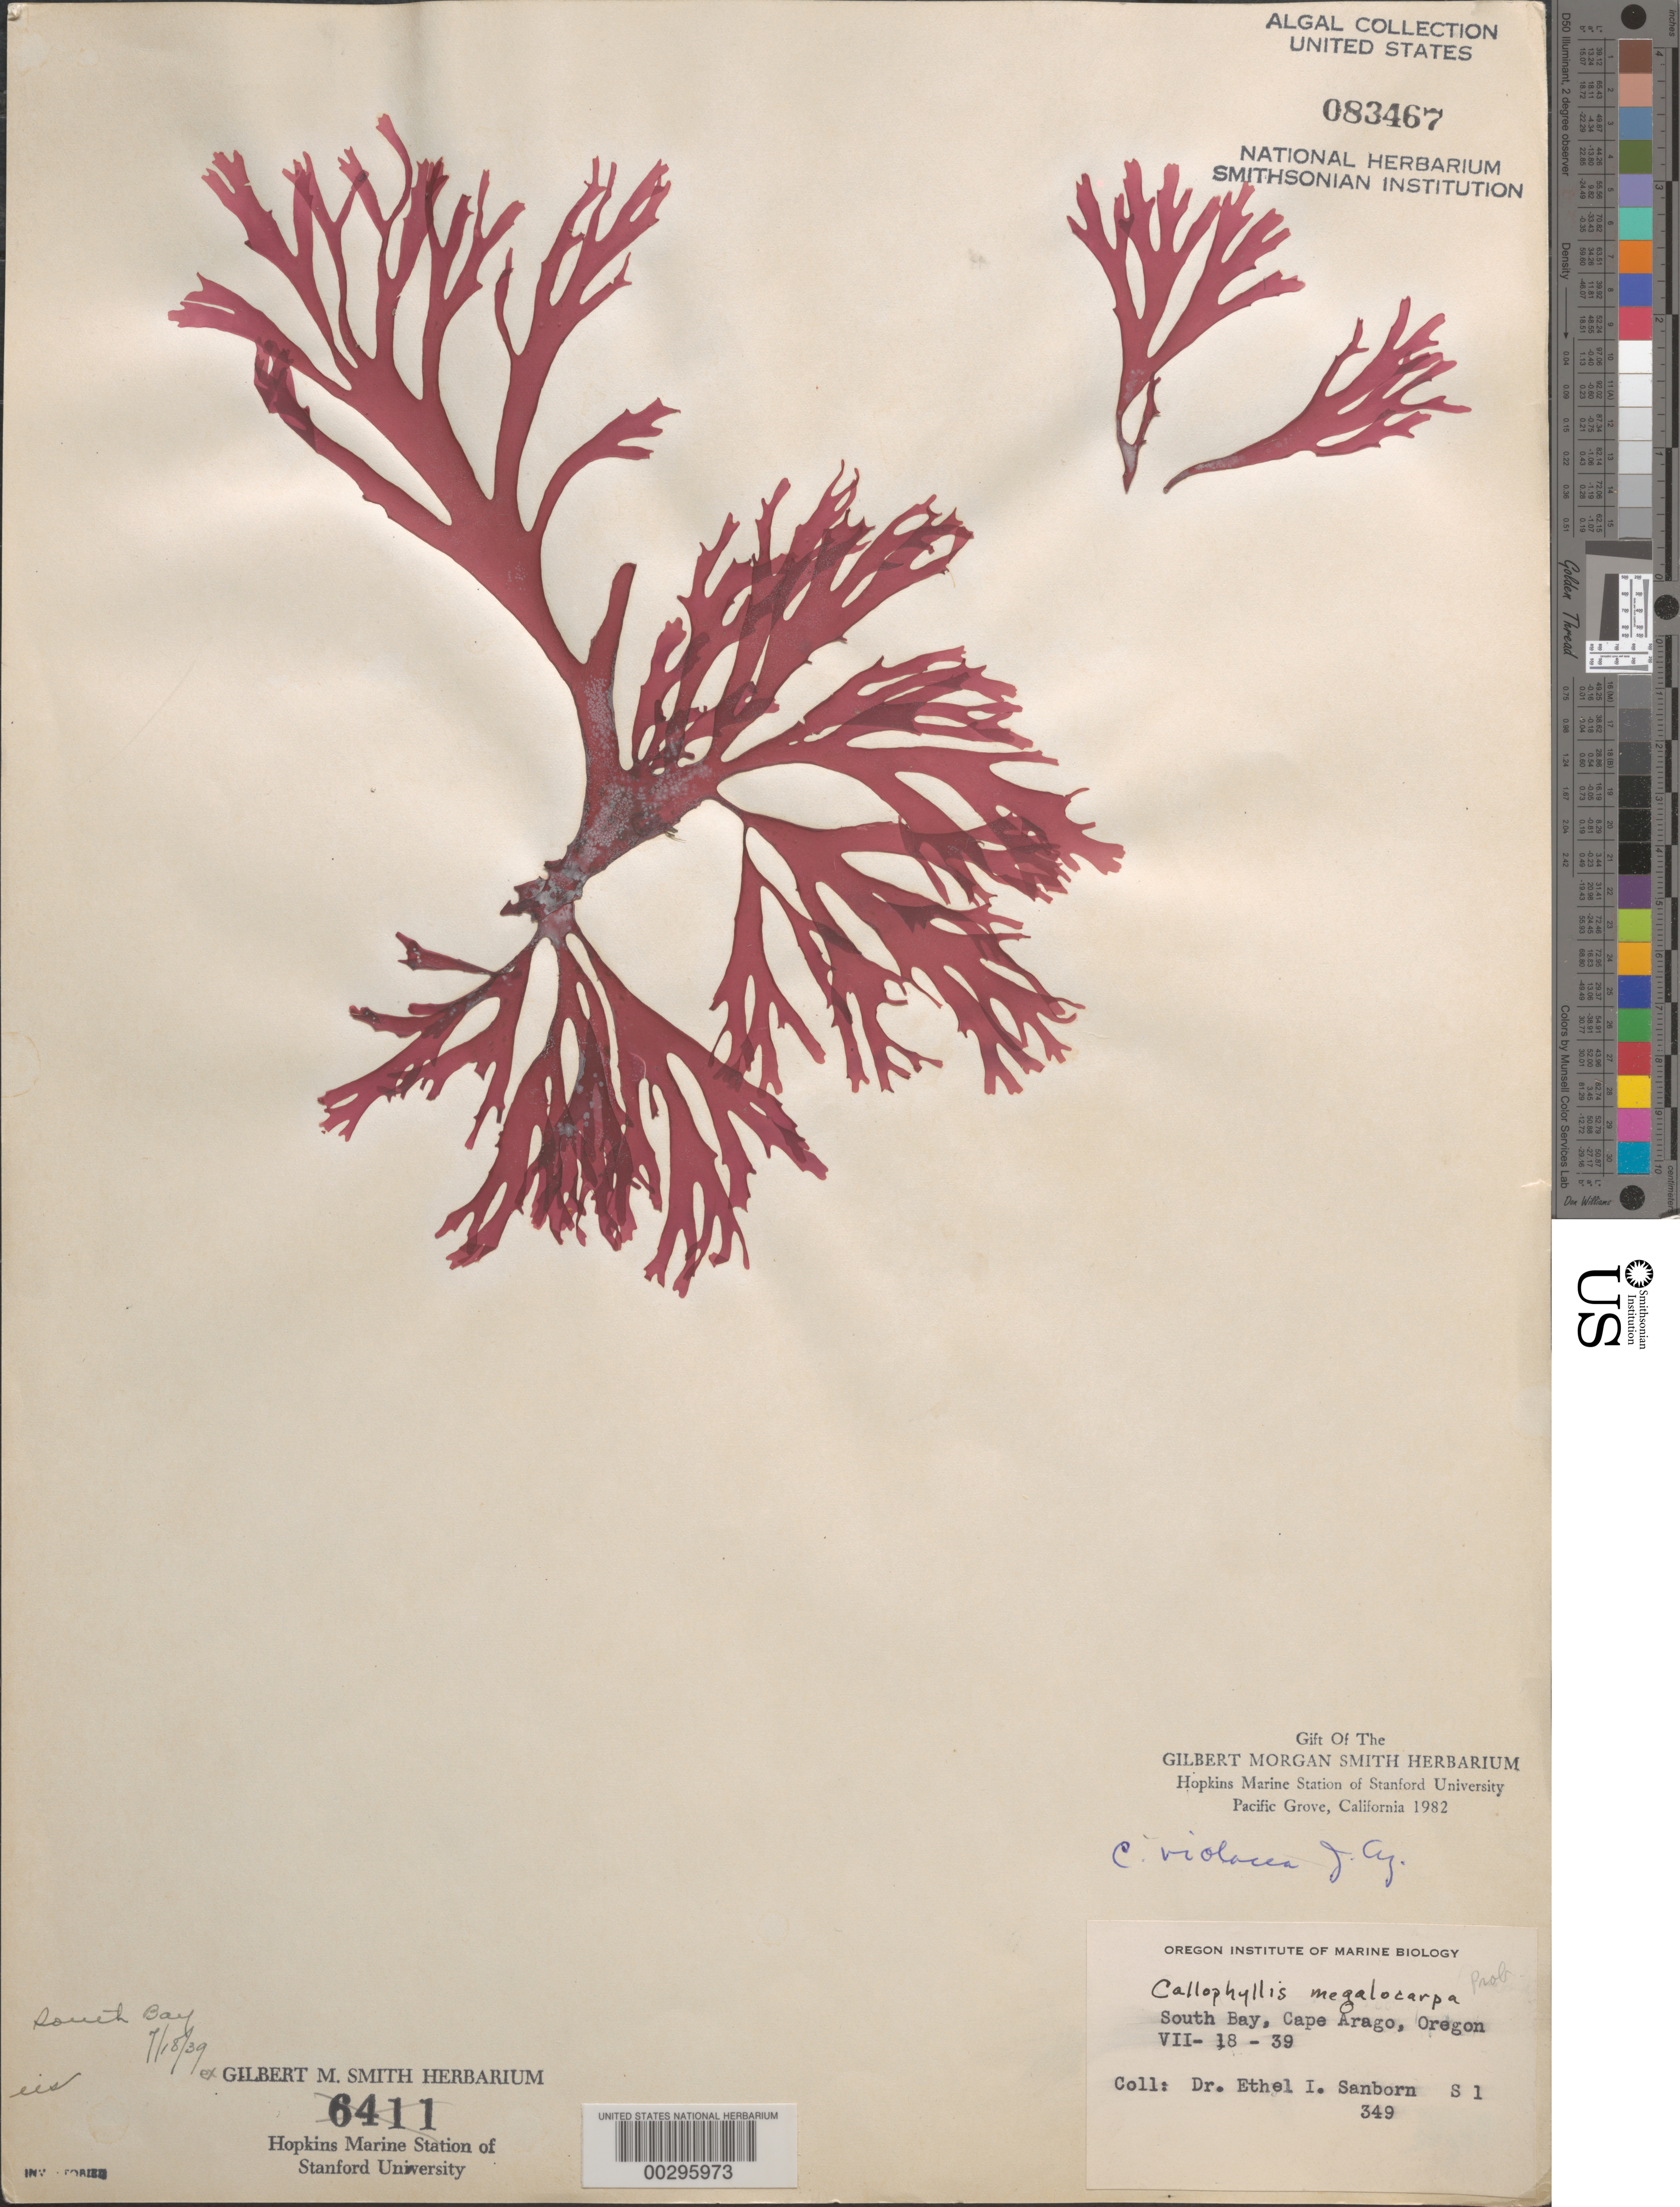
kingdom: Plantae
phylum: Rhodophyta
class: Florideophyceae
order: Gigartinales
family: Kallymeniaceae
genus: Callophyllis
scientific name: Callophyllis violacea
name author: J. Agardh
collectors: E. Sanborn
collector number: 349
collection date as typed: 18 Jul 1939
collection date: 1939-07-18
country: United States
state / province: Oregon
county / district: Coos County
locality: South Bay, Cape Arago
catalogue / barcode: US 83467